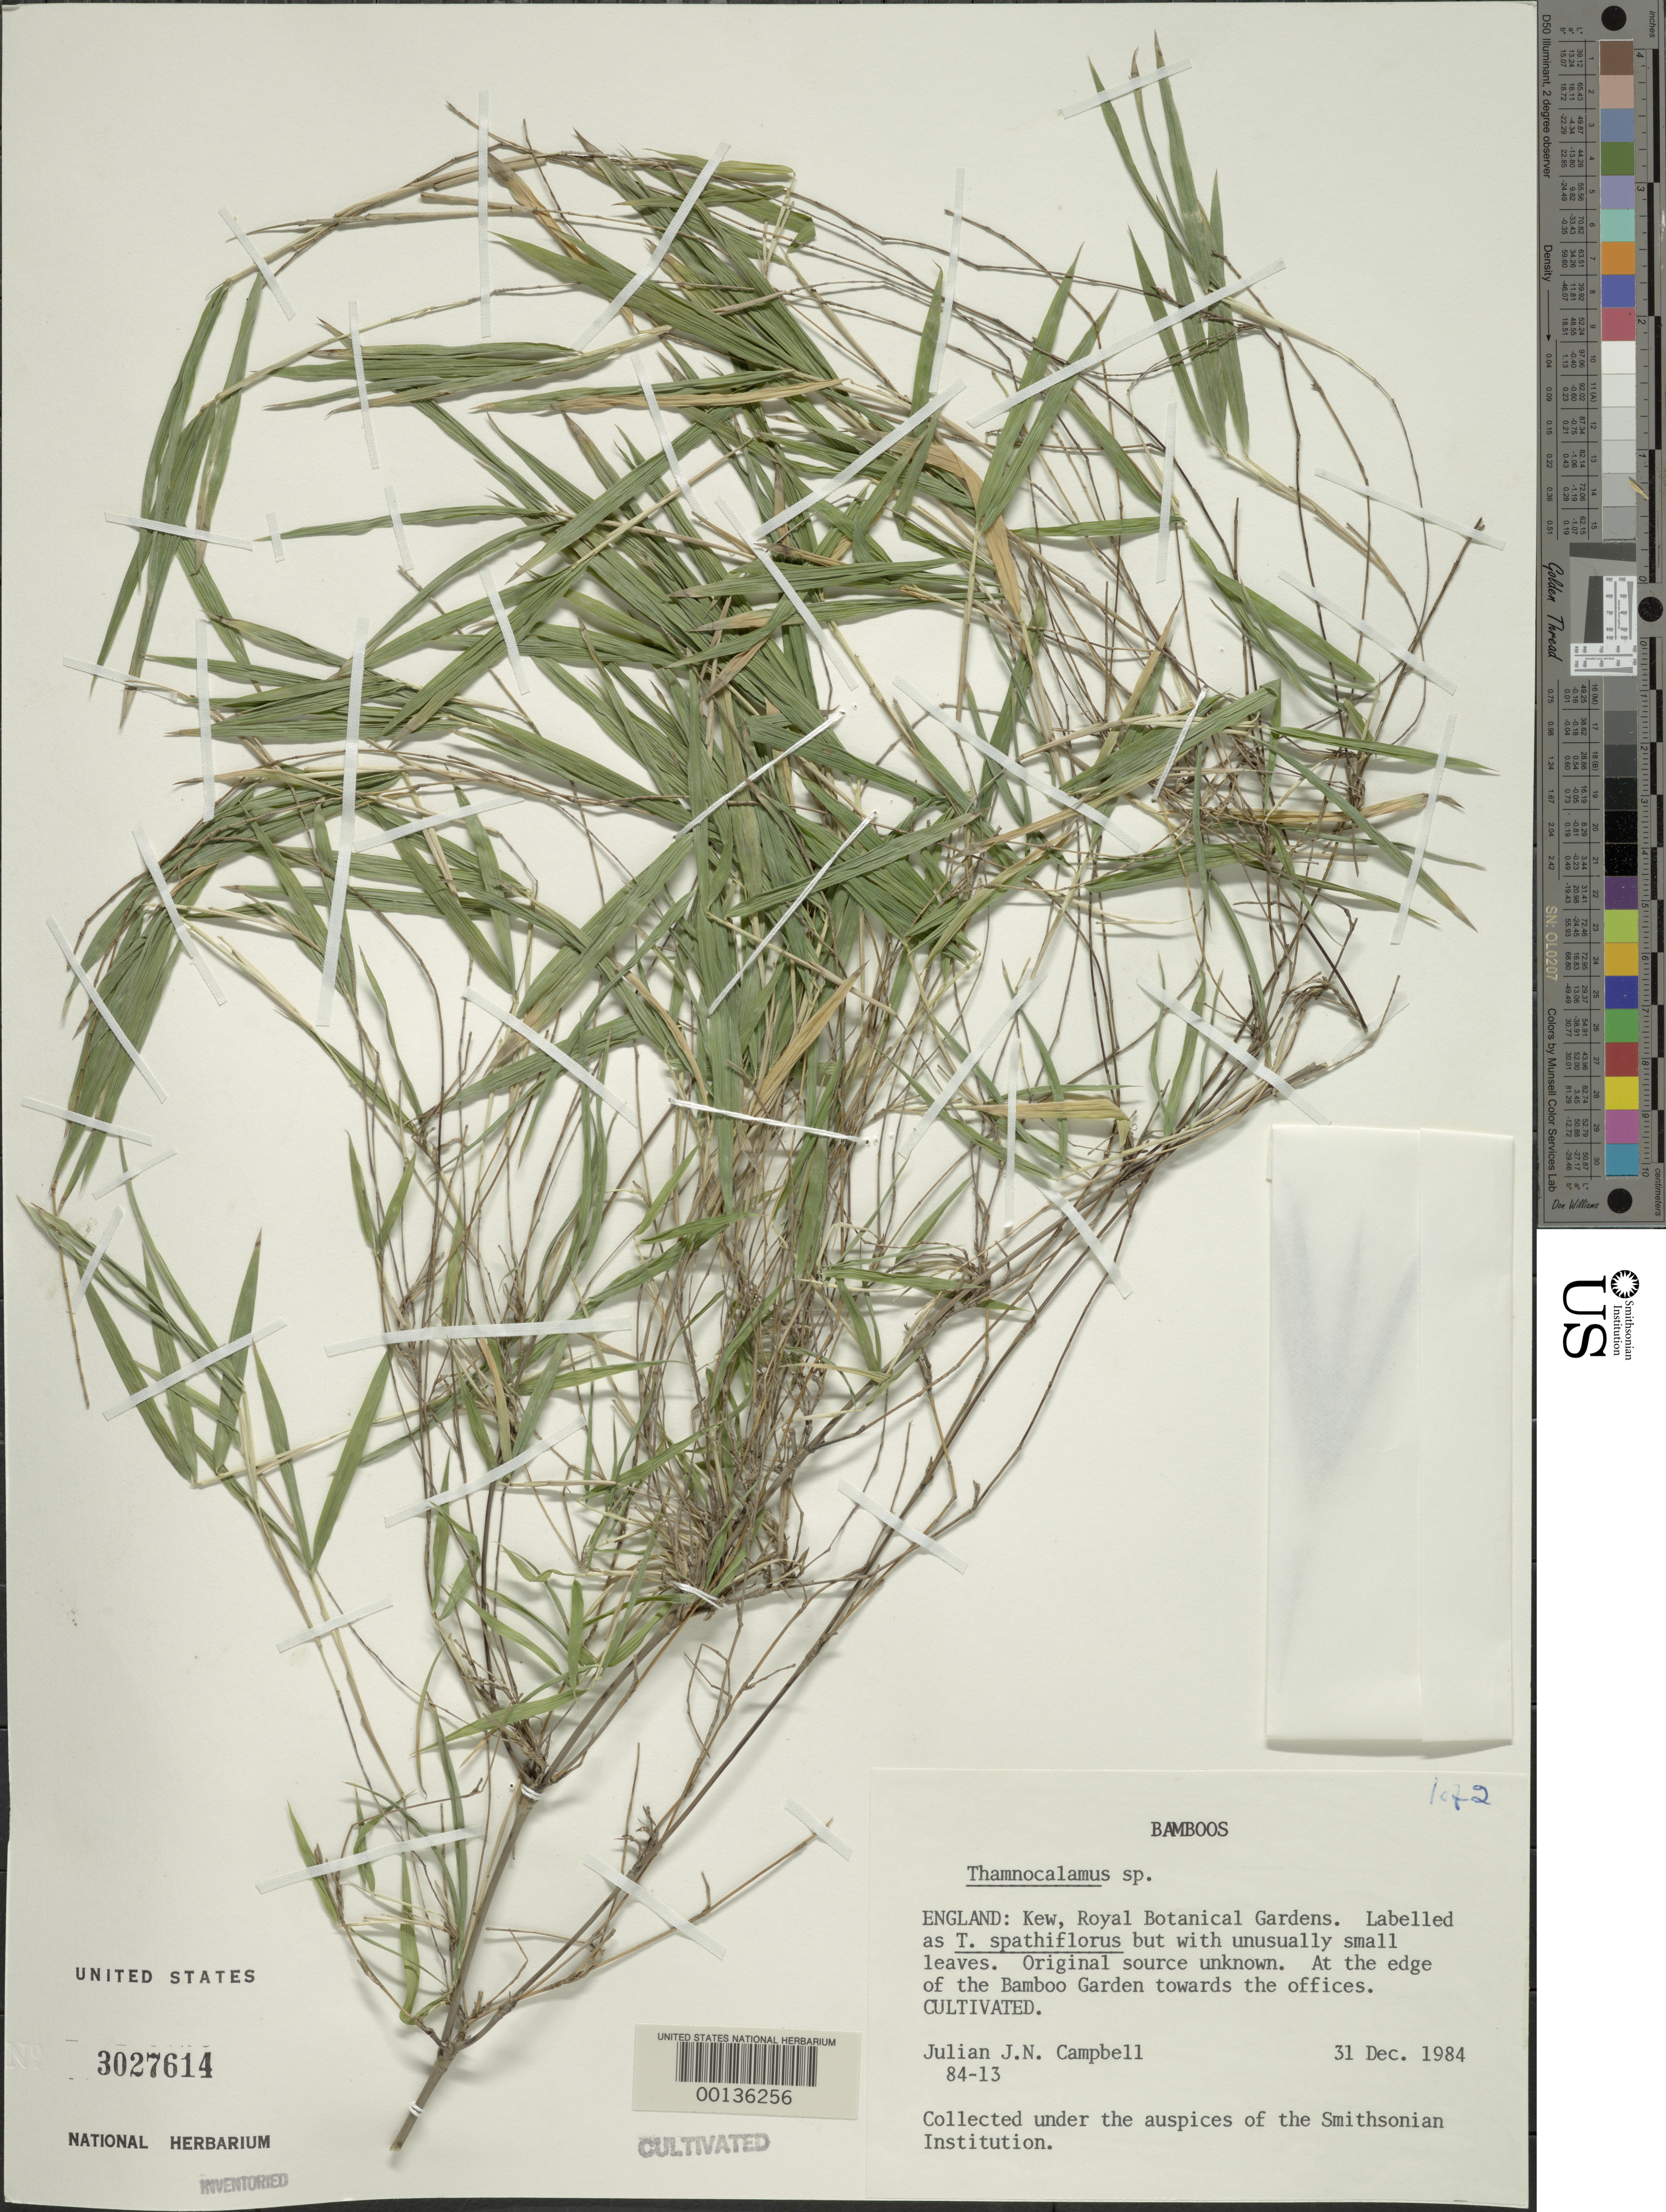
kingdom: Plantae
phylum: Tracheophyta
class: Liliopsida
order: Poales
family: Poaceae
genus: Thamnocalamus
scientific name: Thamnocalamus sp.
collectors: J. E. Campbell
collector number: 84-13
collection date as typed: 31 Dec 1984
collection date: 1984-12-31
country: United Kingdom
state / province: England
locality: Kew, royal botanical gardens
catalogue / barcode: US 3027614